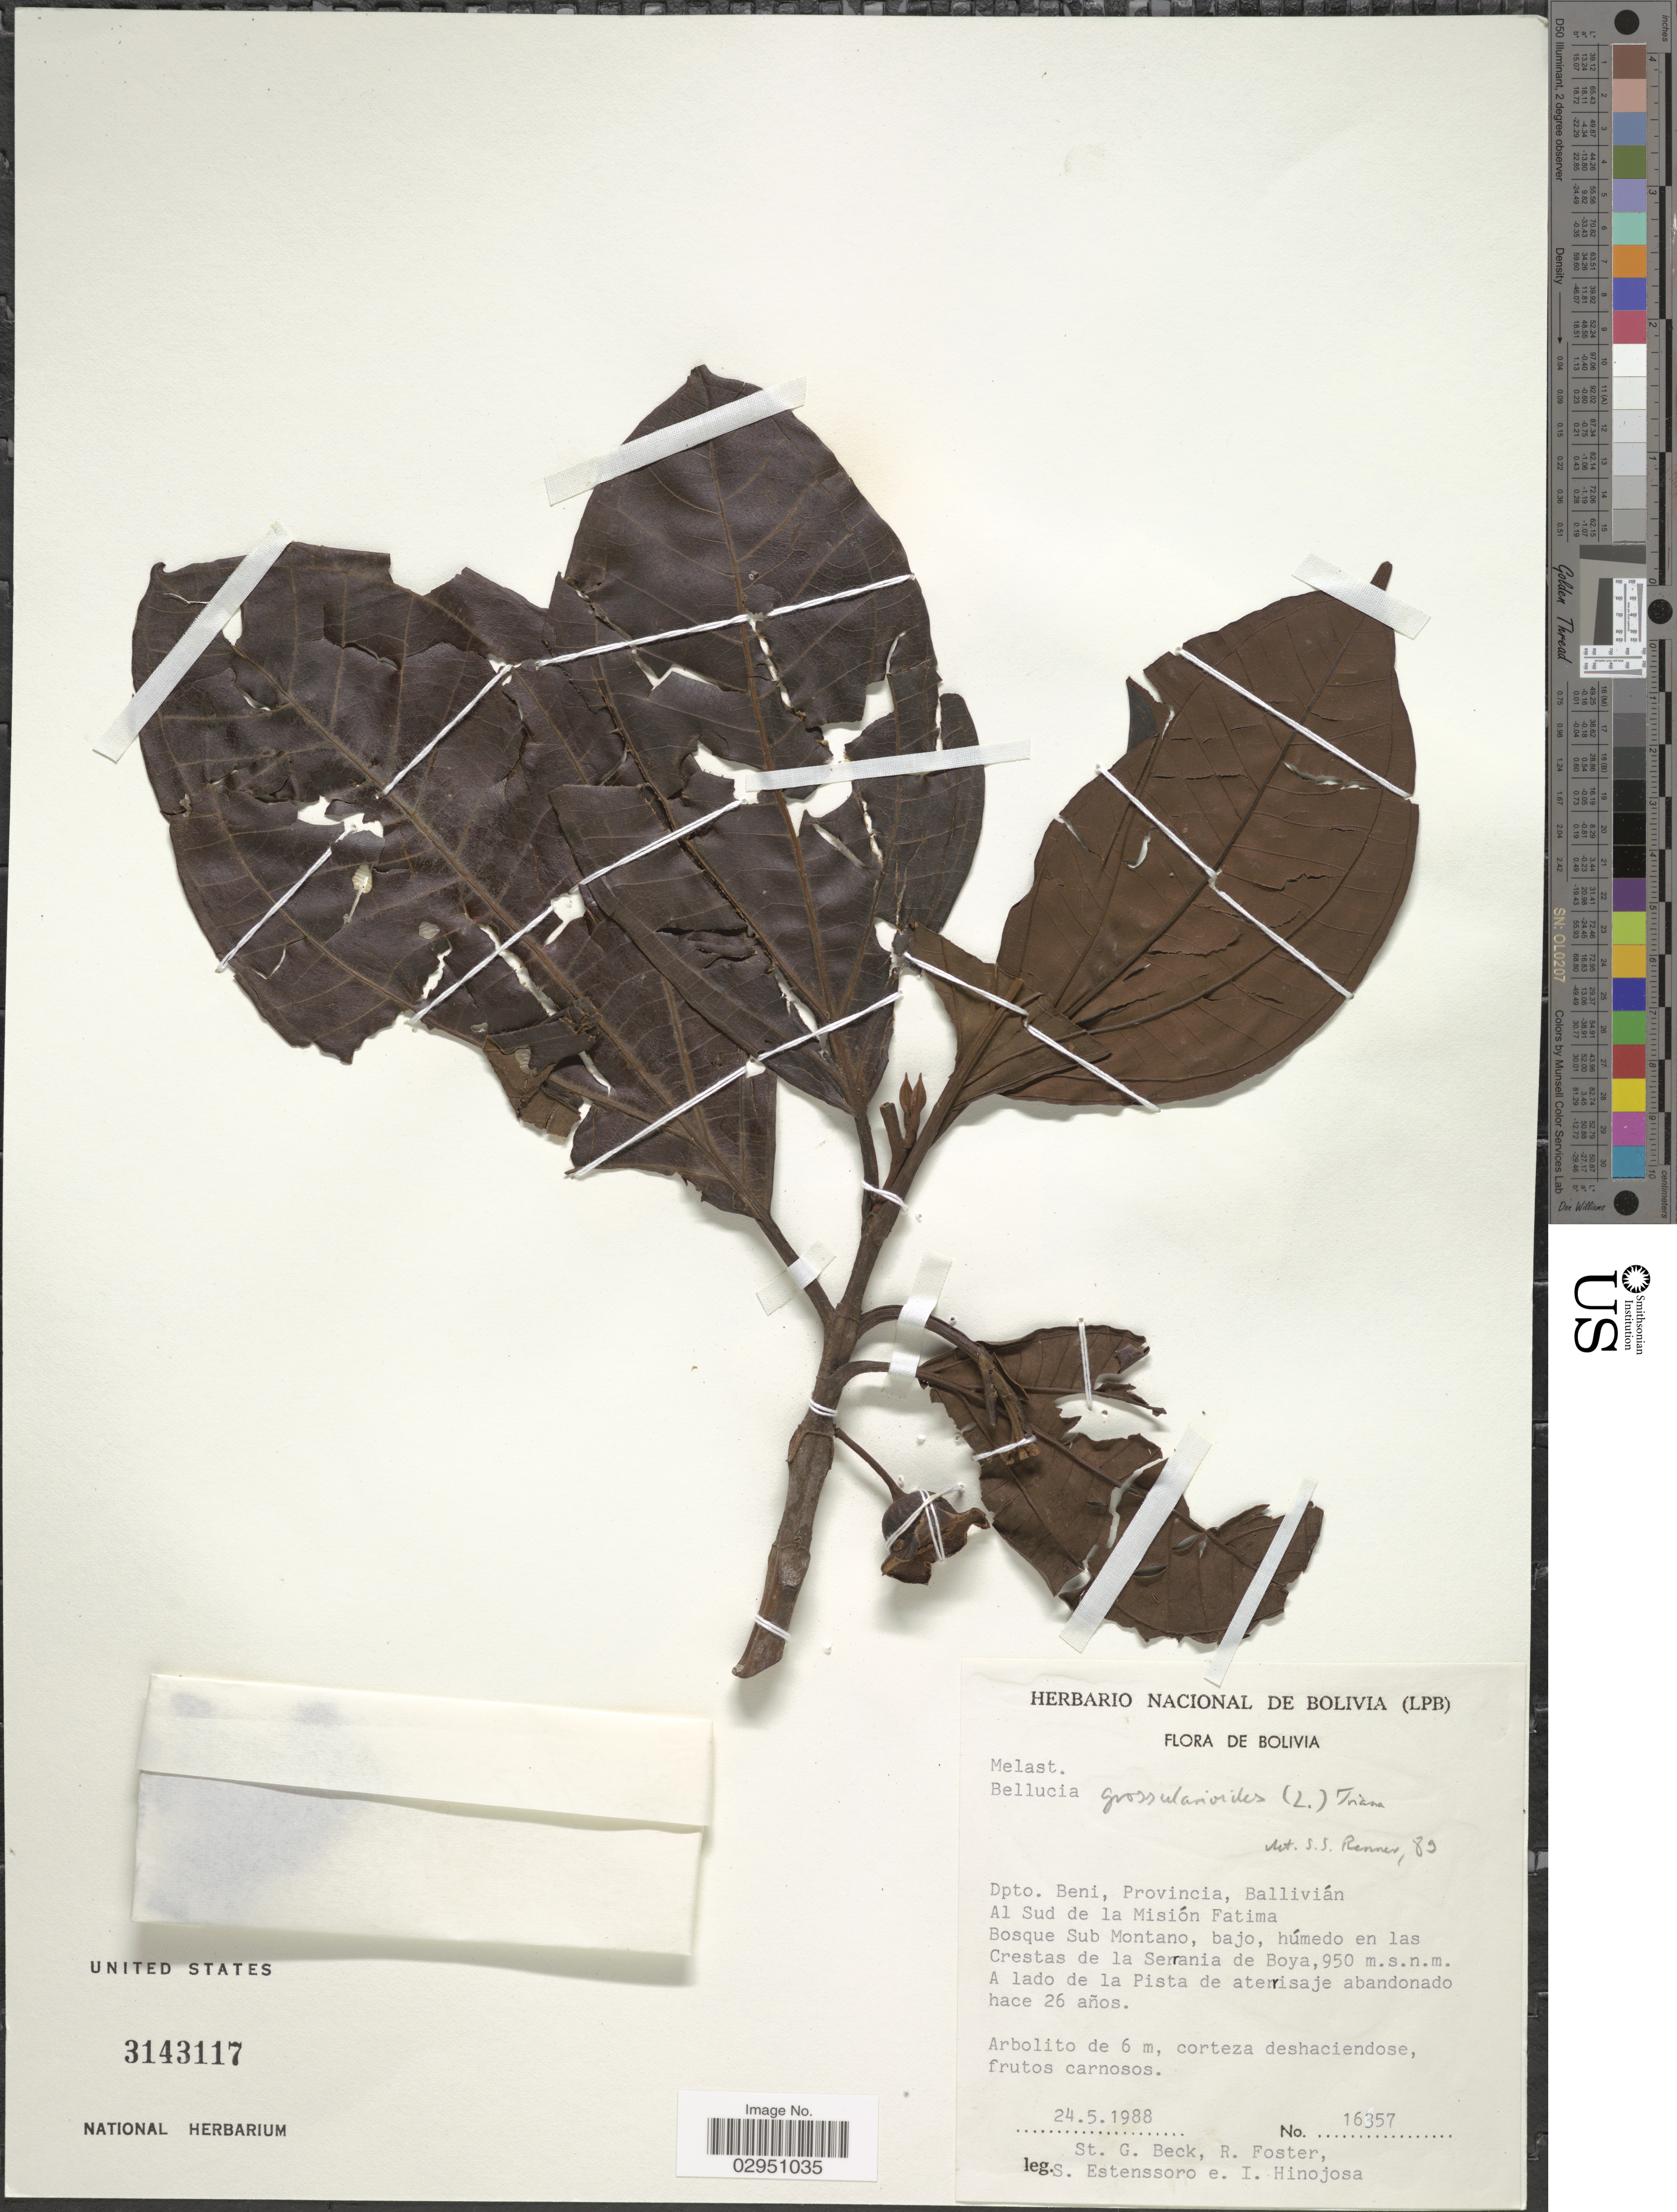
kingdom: Plantae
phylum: Tracheophyta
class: Magnoliopsida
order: Myrtales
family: Melastomataceae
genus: Bellucia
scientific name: Bellucia grossularioides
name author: (L.) Triana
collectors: S. G. Beck, R. Foster, S. Estenssoro & I. Hinojosa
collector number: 16357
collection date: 1988-05-24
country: Bolivia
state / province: Beni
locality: Dpto. Beni, Provincia, Ballivián. Al Sud de la Misión Fatima. En las Crestas de la Serrania de Boya. A lado de la Pista de aterrisaje abandonado hace 26 años.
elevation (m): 950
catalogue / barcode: US 3143117